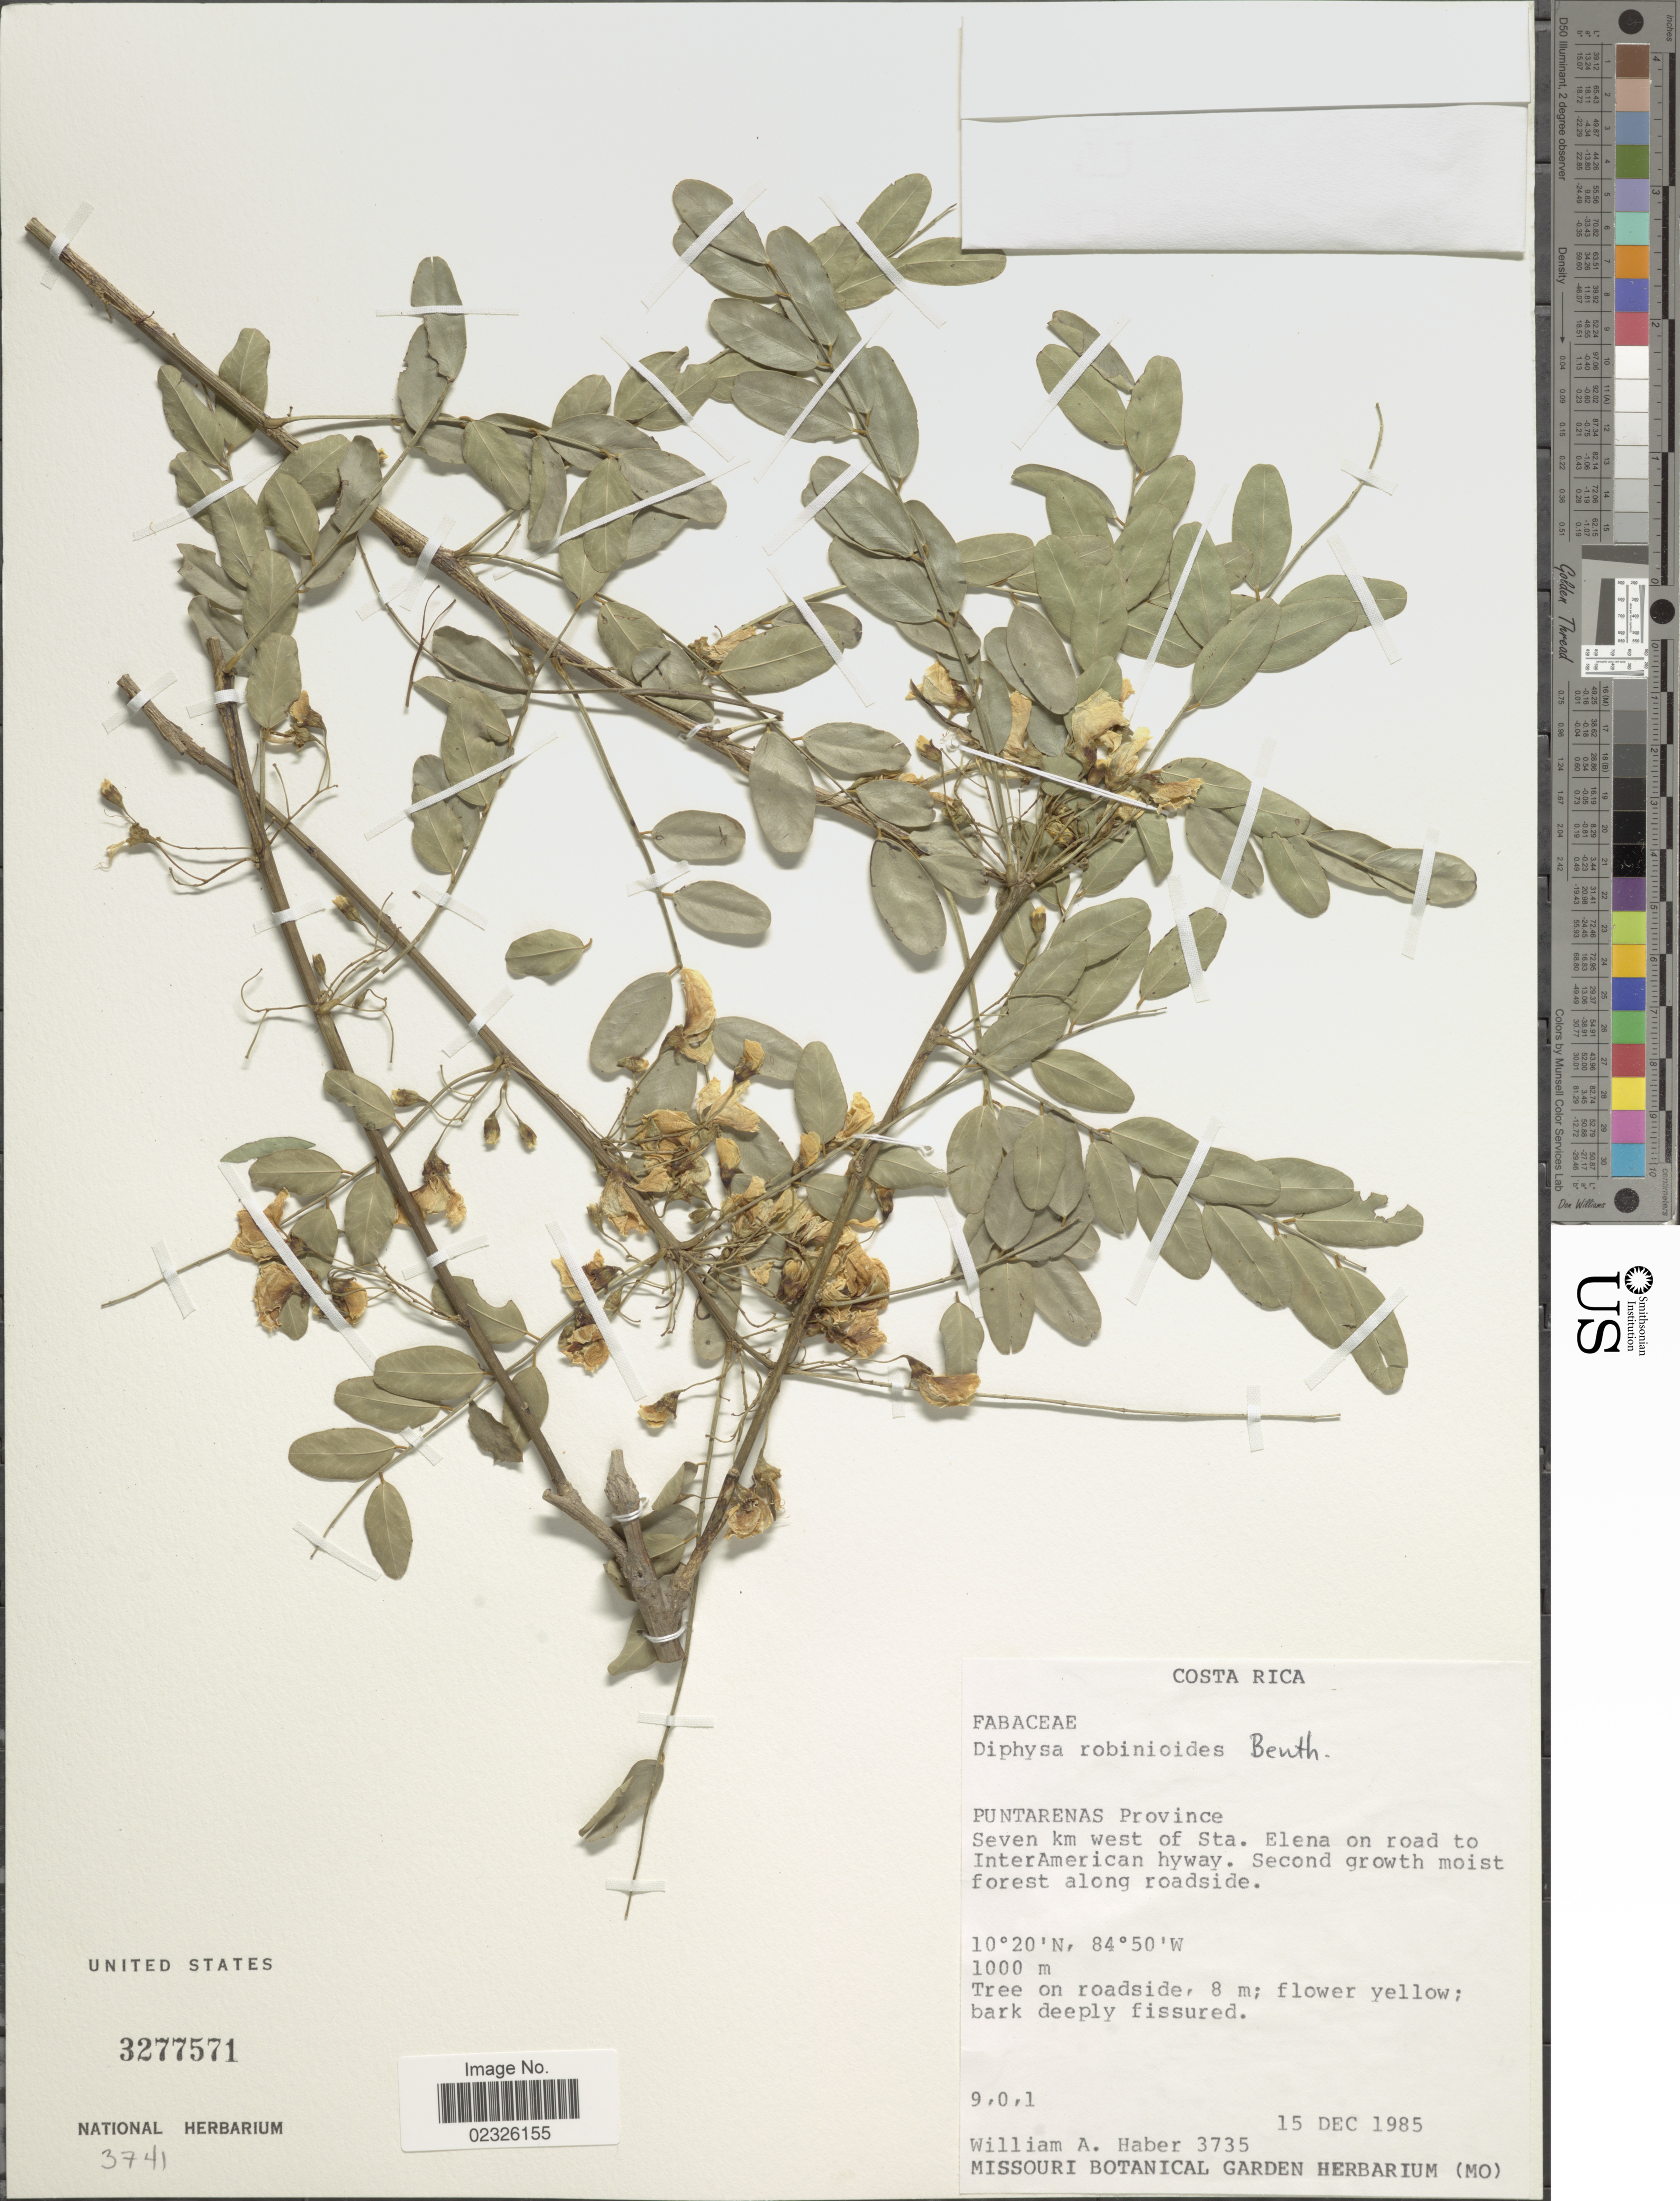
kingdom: Plantae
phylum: Tracheophyta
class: Magnoliopsida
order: Fabales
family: Fabaceae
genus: Diphysa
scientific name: Diphysa robinioides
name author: Benth.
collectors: W. A. Haber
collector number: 3735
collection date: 1985-12-15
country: Costa Rica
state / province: Puntarenas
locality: Seven km of Sta Elena on road to InterAmerican hyway. Second growth moist forest along roadside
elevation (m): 1000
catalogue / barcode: US 3277571